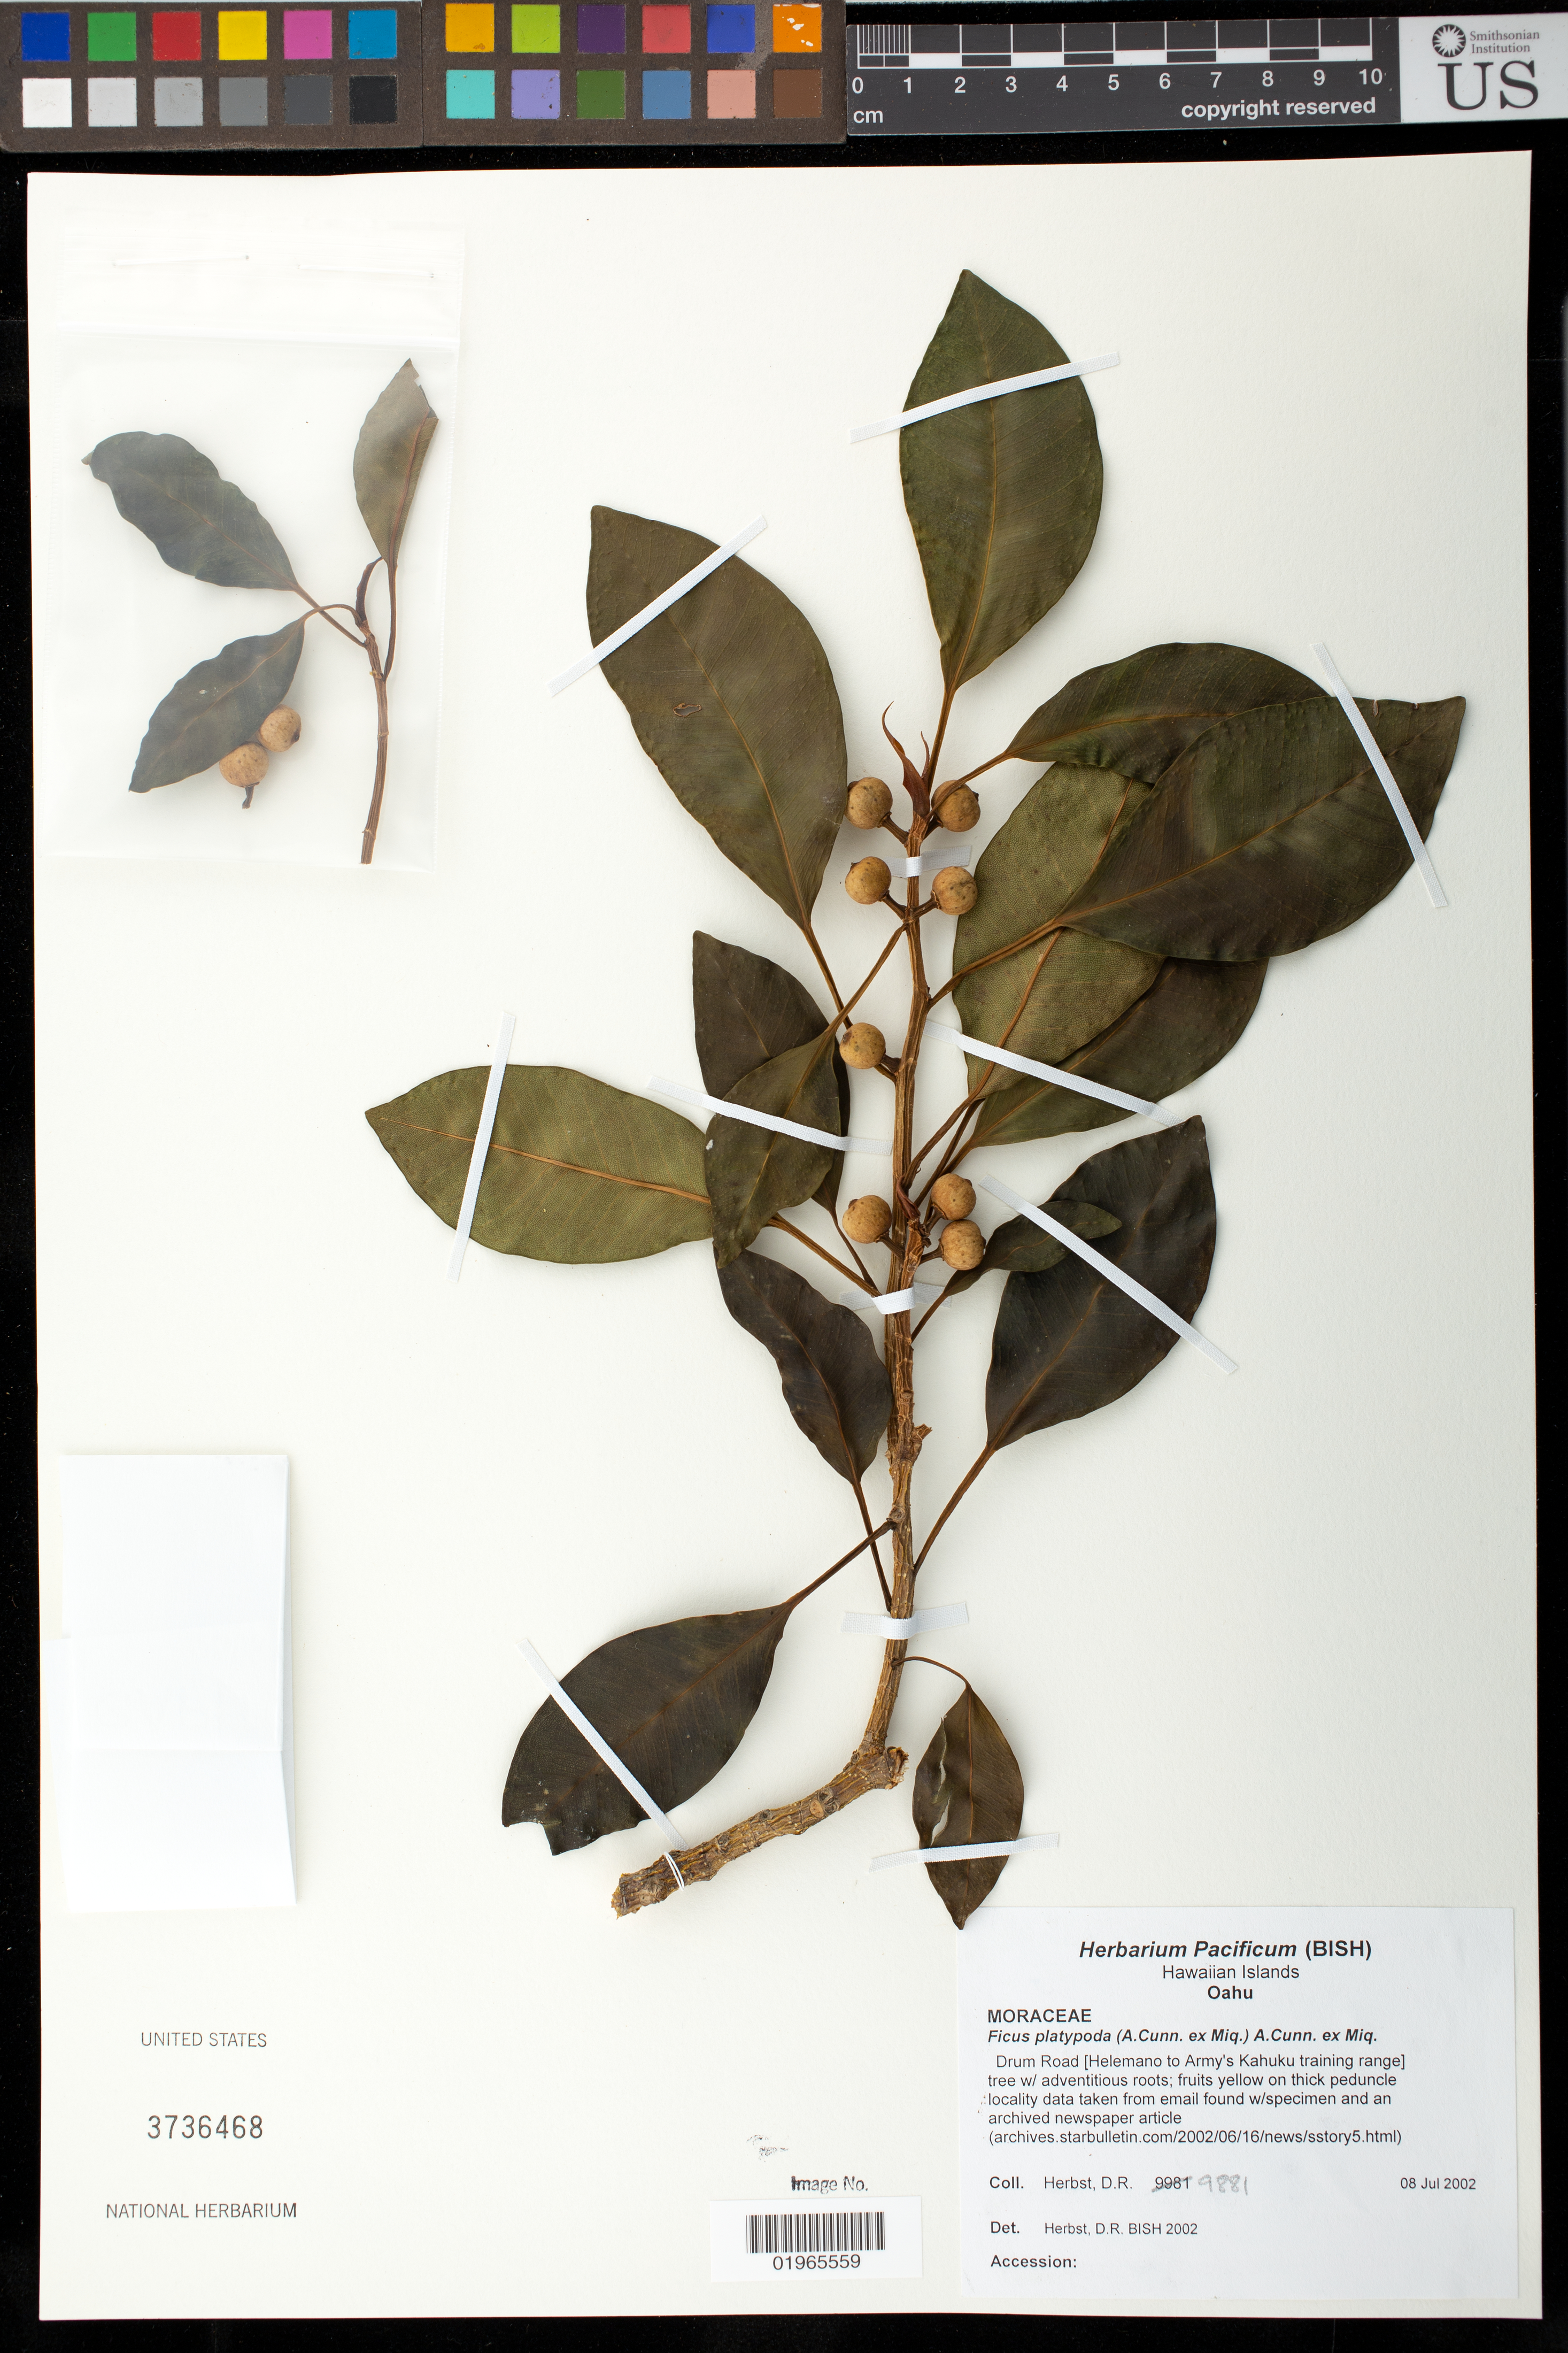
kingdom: Plantae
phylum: Tracheophyta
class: Magnoliopsida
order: Rosales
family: Moraceae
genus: Ficus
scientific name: Ficus platypoda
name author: (Miq.) A. Cunn. ex Miq.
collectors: D. R. Herbst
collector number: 9881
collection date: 2002-07-08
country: United States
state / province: Hawaii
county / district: Honolulu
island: Oahu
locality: Drum Road (Helemano to Army's Kahuku training range)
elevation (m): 9881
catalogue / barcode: US 3736468